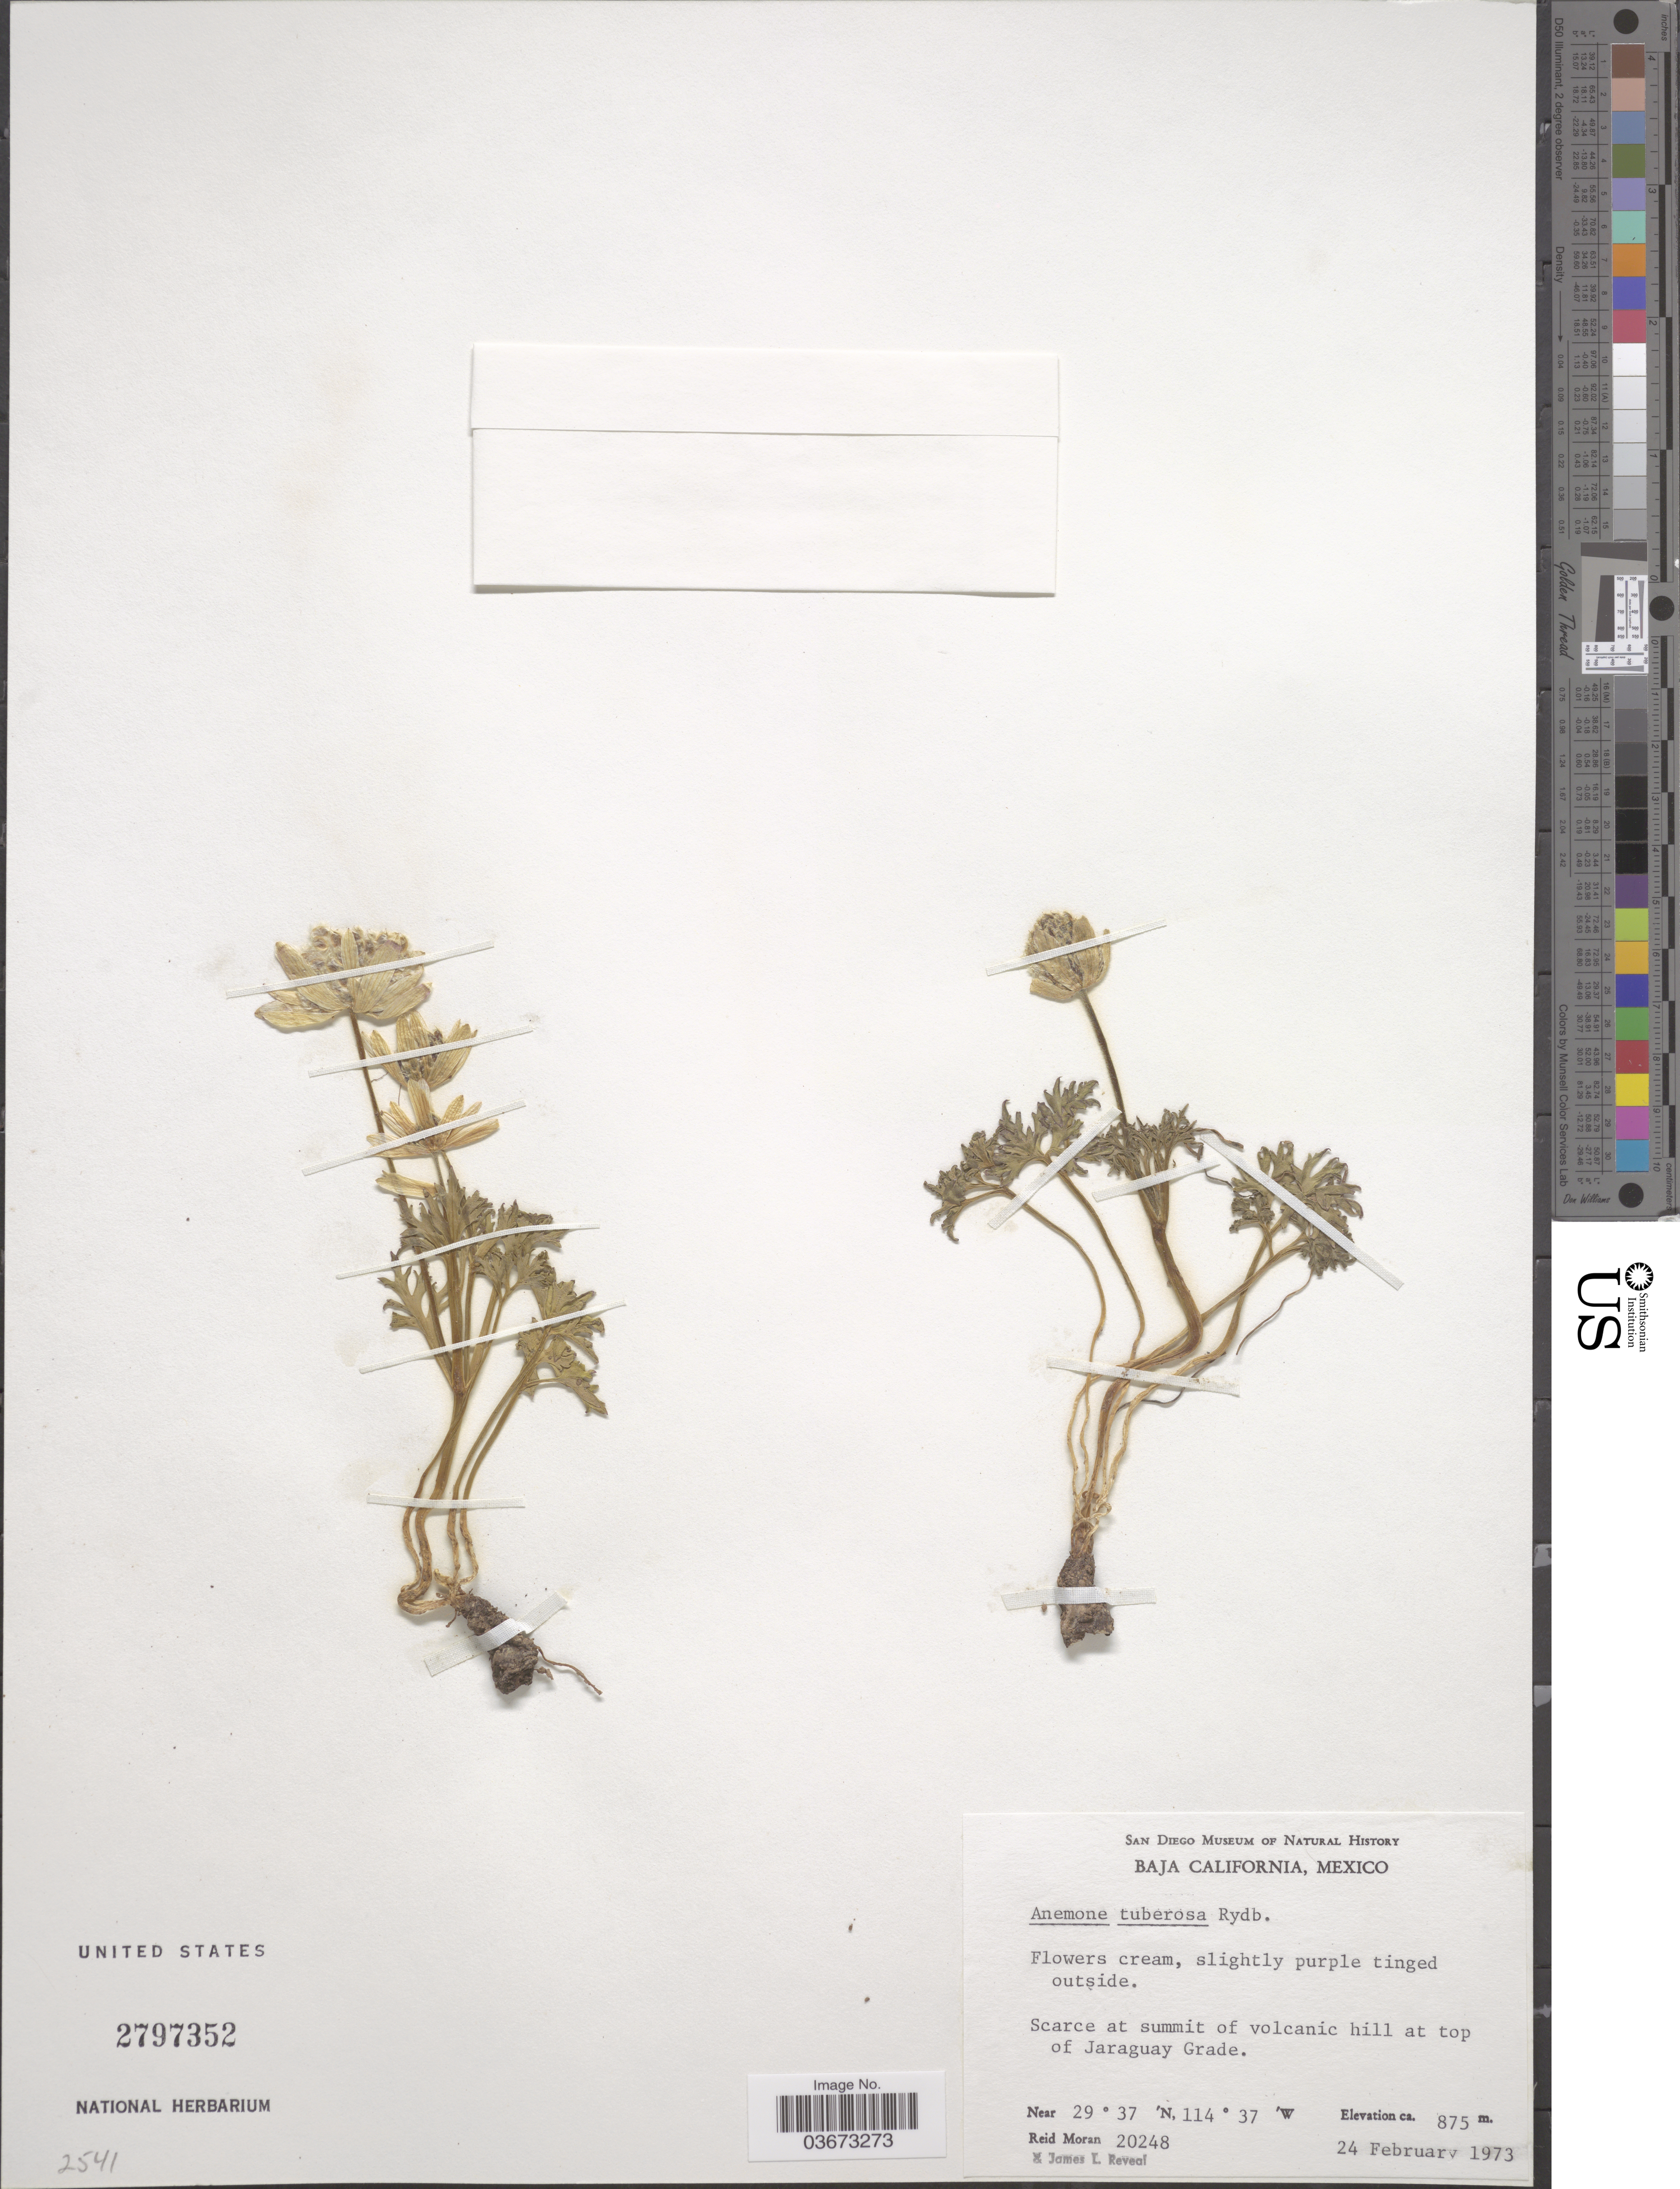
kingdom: Plantae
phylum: Tracheophyta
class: Magnoliopsida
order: Ranunculales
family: Ranunculaceae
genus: Anemone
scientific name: Anemone tuberosa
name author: Rydb.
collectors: R. Moran & J. L. Reveal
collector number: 20248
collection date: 1973-02-24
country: Mexico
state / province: Baja California Norte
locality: Scarce at summit of volcanic hill at top of Jaraguay Grade.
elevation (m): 875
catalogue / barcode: US 2797352